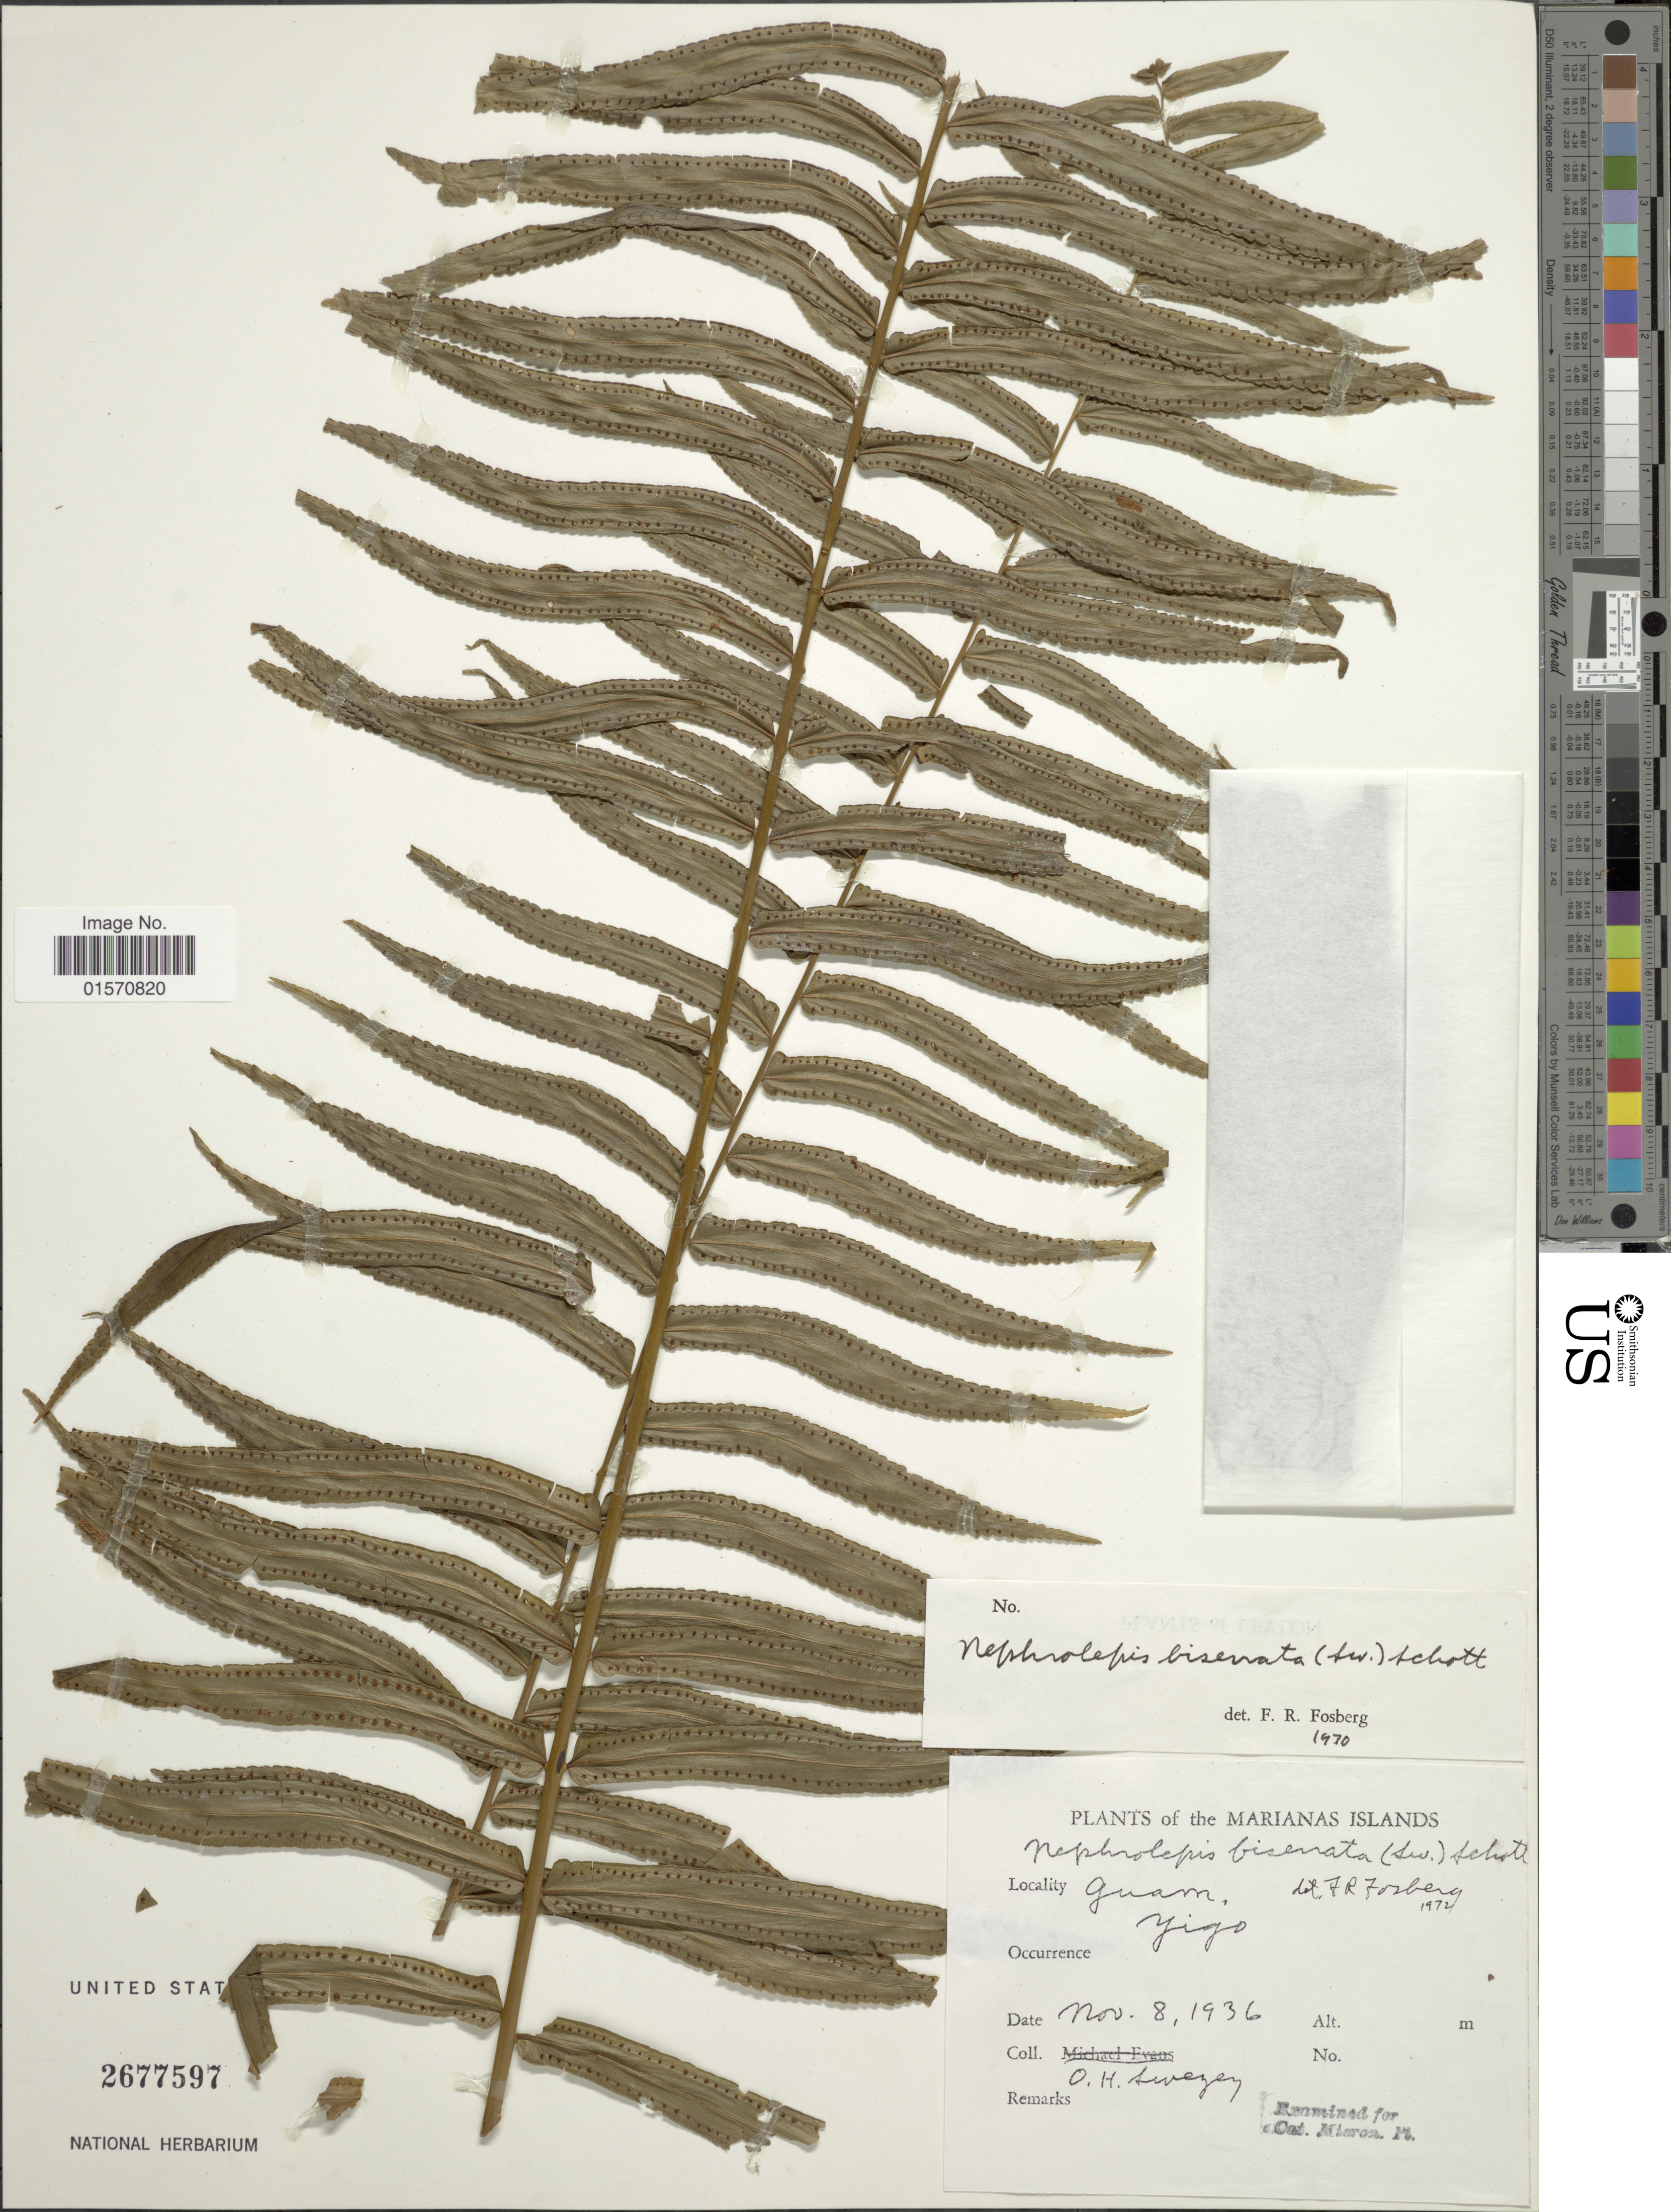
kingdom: Plantae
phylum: Tracheophyta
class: Polypodiopsida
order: Polypodiales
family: Nephrolepidaceae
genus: Nephrolepis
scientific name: Nephrolepis biserrata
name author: (Sw.) Schott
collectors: O. H. Swezey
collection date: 1936-11-08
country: Guam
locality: Marianas Islands. Yigo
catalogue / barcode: US 2677597